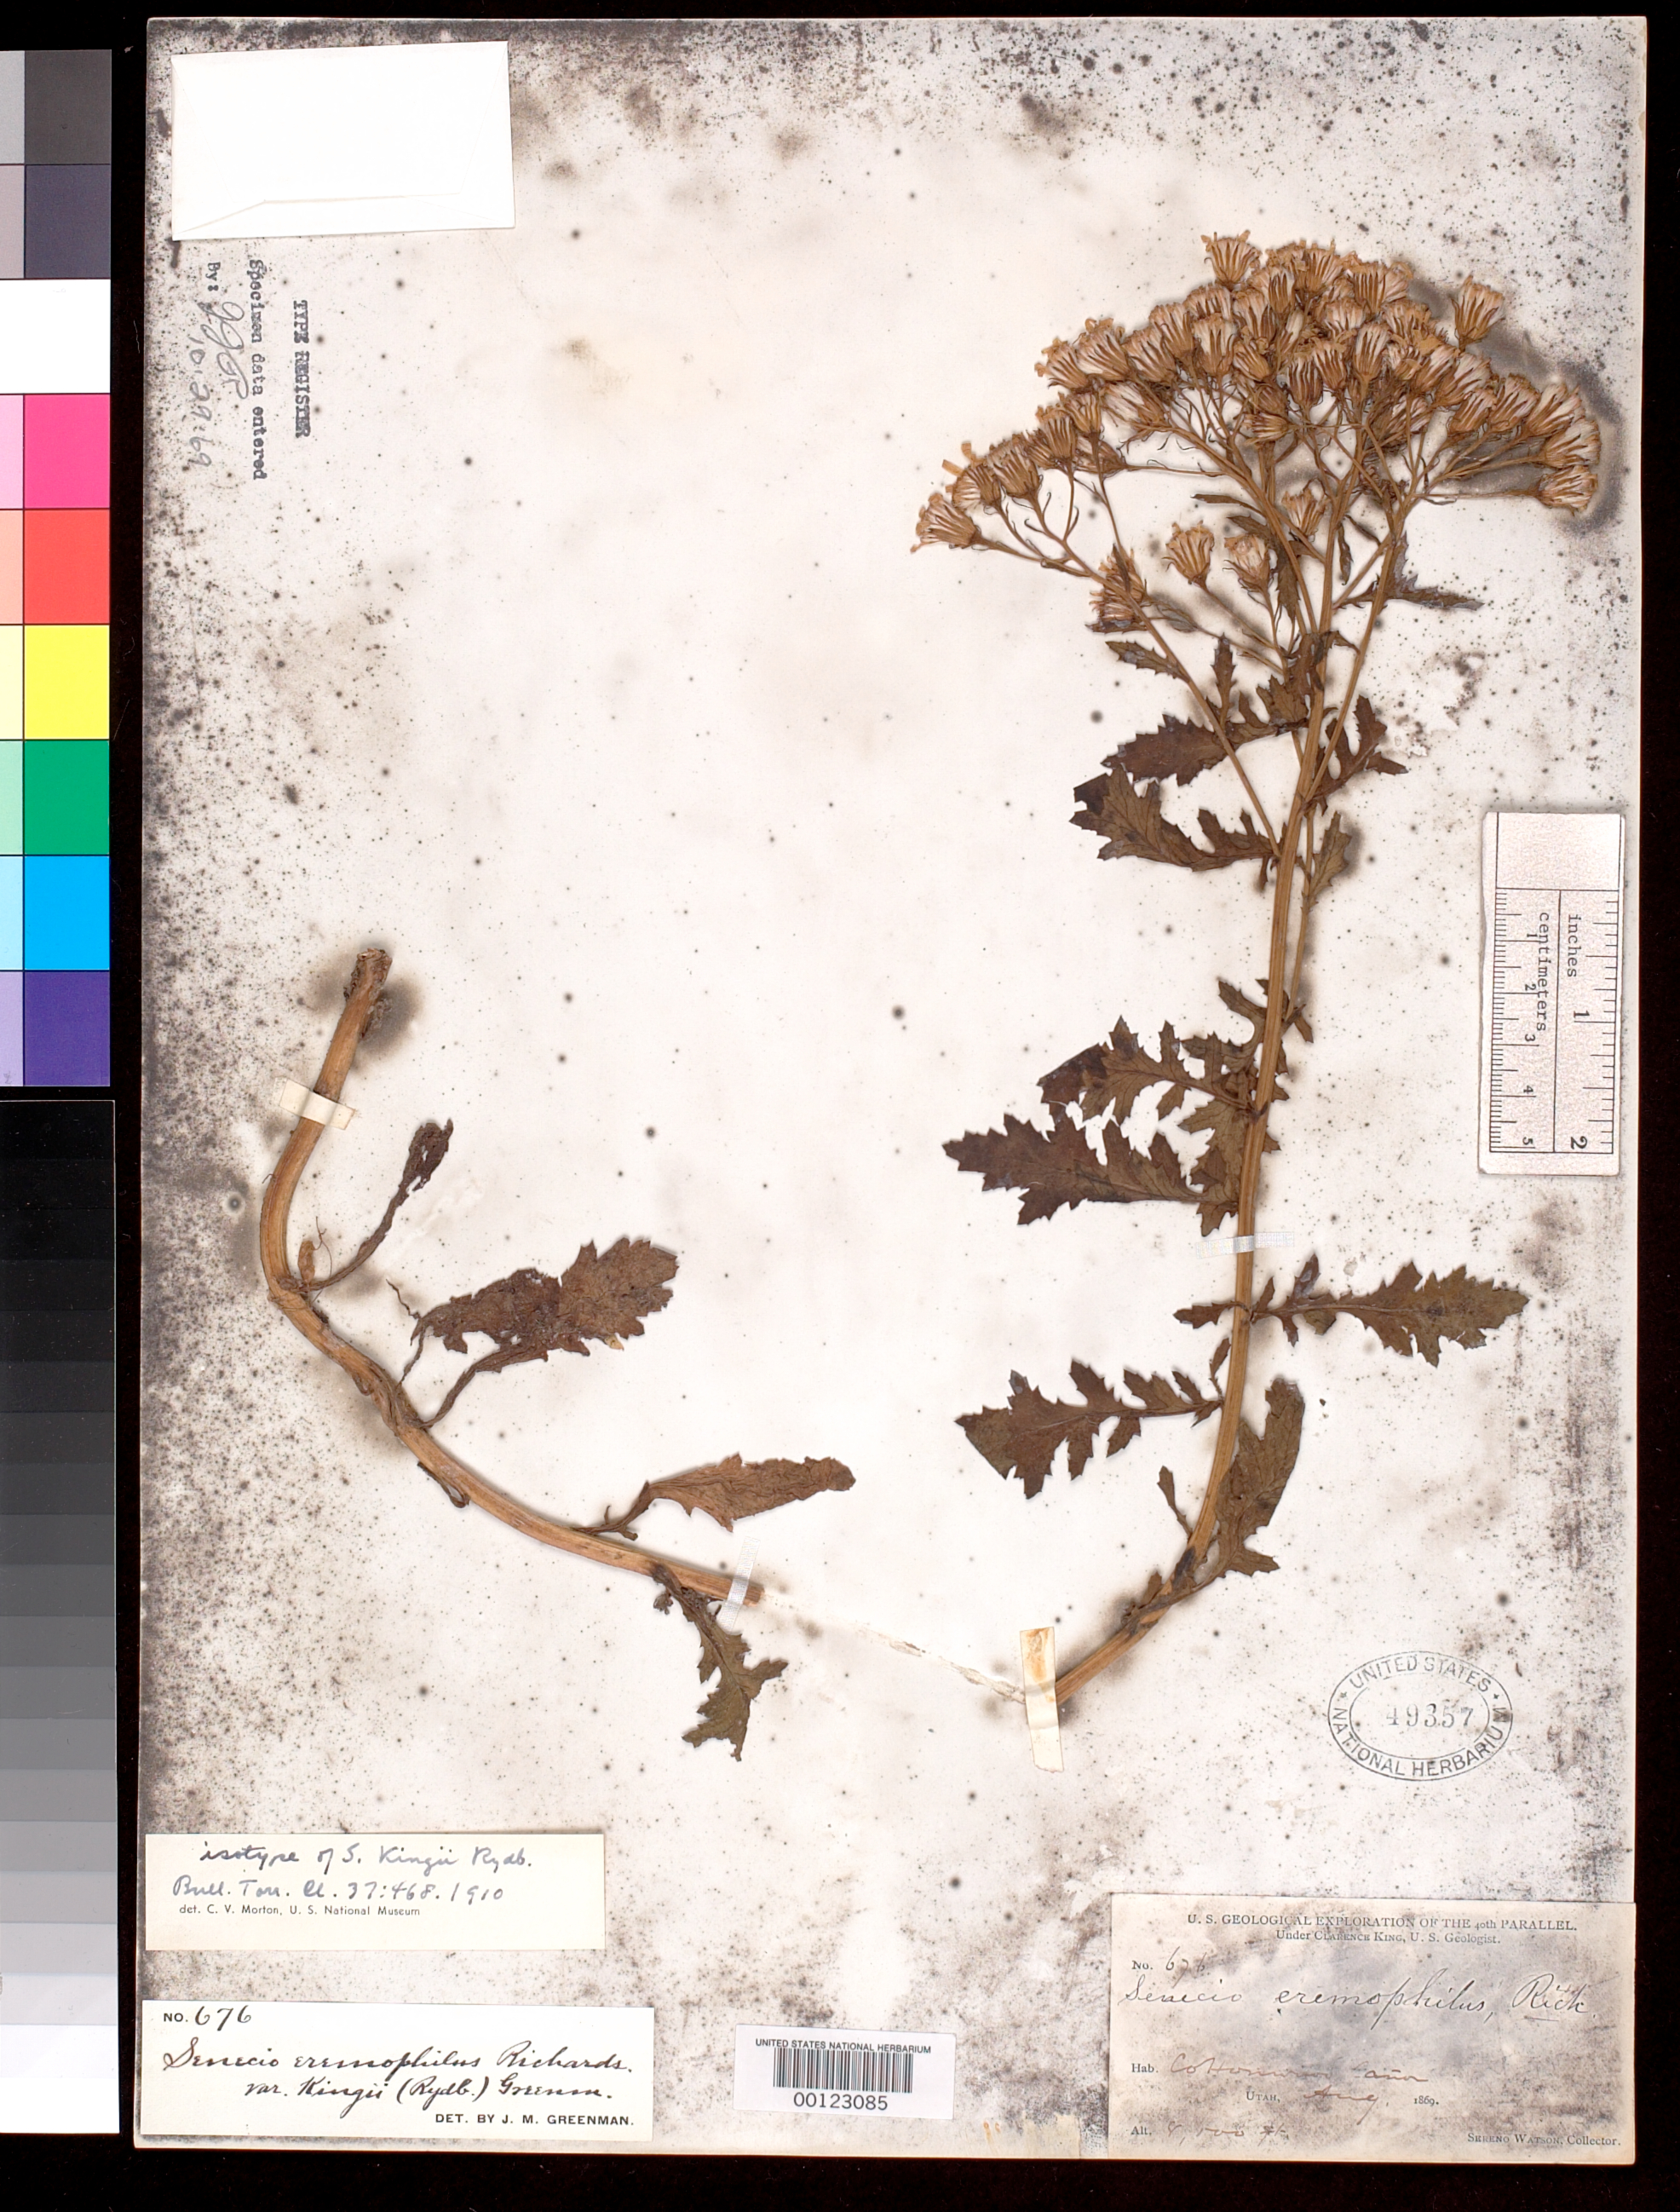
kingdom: Plantae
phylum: Tracheophyta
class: Magnoliopsida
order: Asterales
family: Asteraceae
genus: Senecio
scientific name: Senecio kingii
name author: Rydb.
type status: Isotype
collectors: S. Watson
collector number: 676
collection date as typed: Aug 1869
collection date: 1869-08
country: United States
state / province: Utah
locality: Cottonwood Canyon.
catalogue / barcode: US 49357